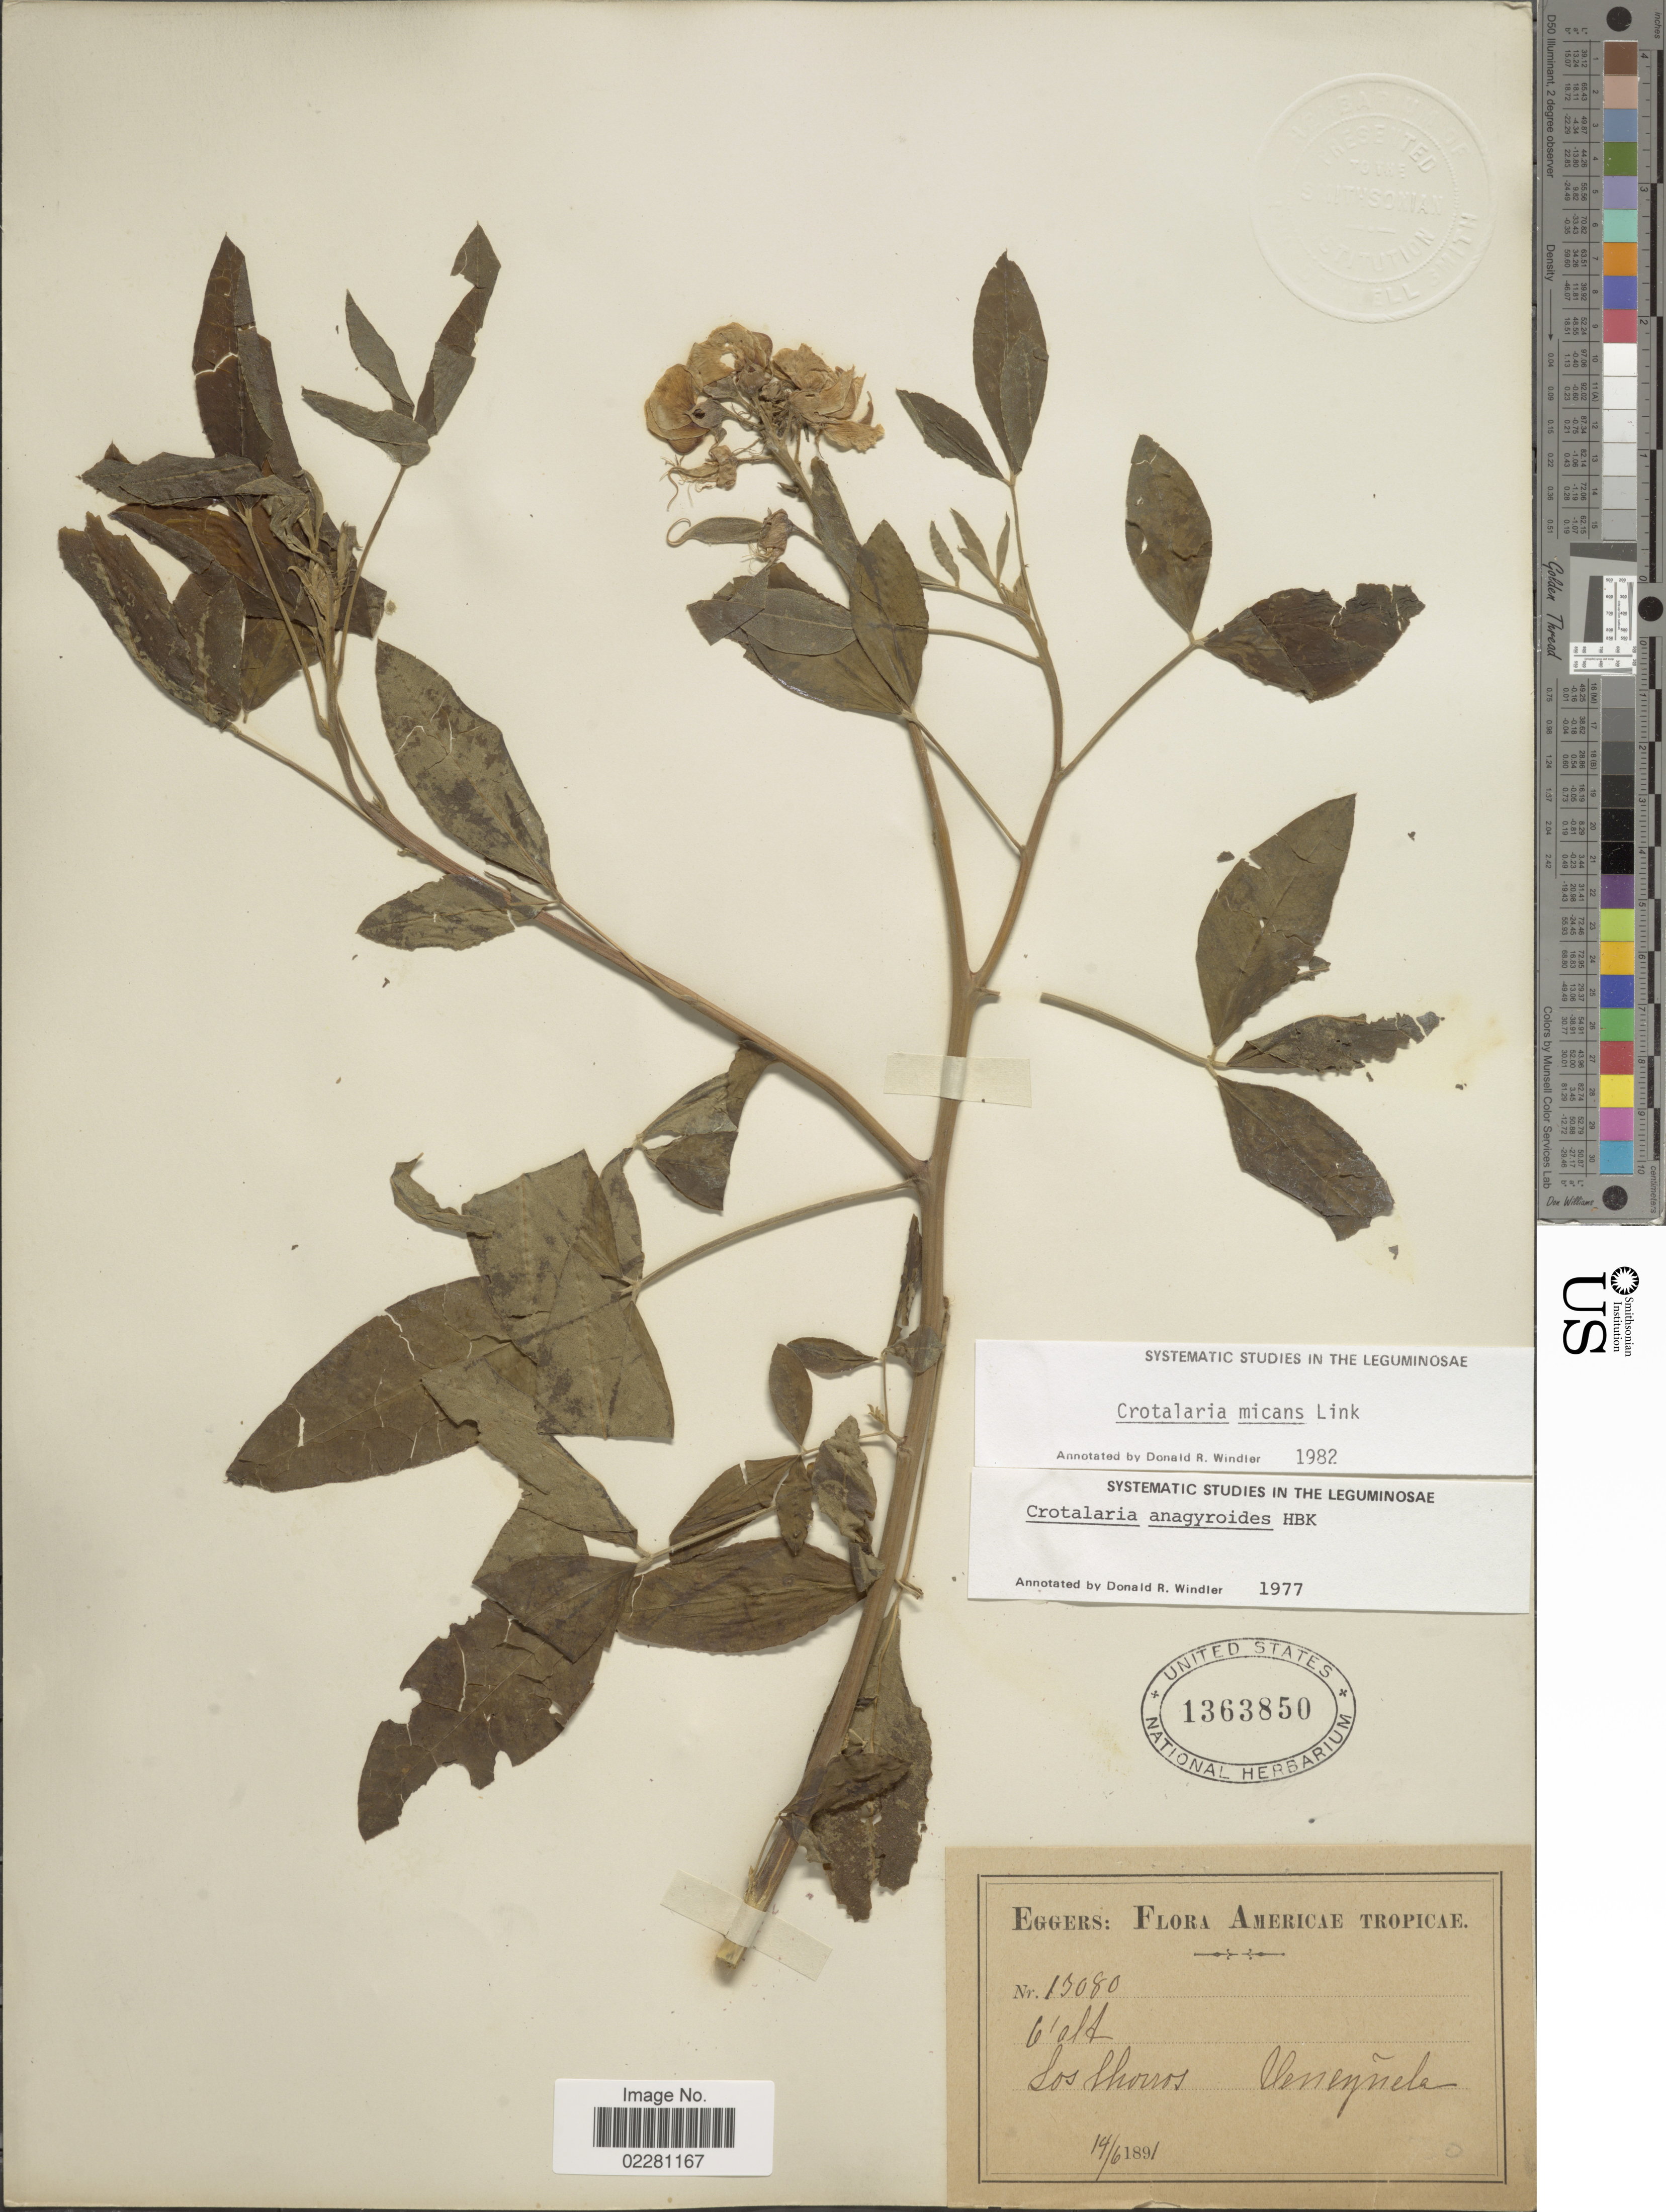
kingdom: Plantae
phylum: Tracheophyta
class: Magnoliopsida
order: Fabales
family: Fabaceae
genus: Crotalaria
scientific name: Crotalaria micans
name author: Link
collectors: -. Eggers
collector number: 13080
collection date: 1891-06-14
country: Venezuela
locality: Los Chorros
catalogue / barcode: US 1363850